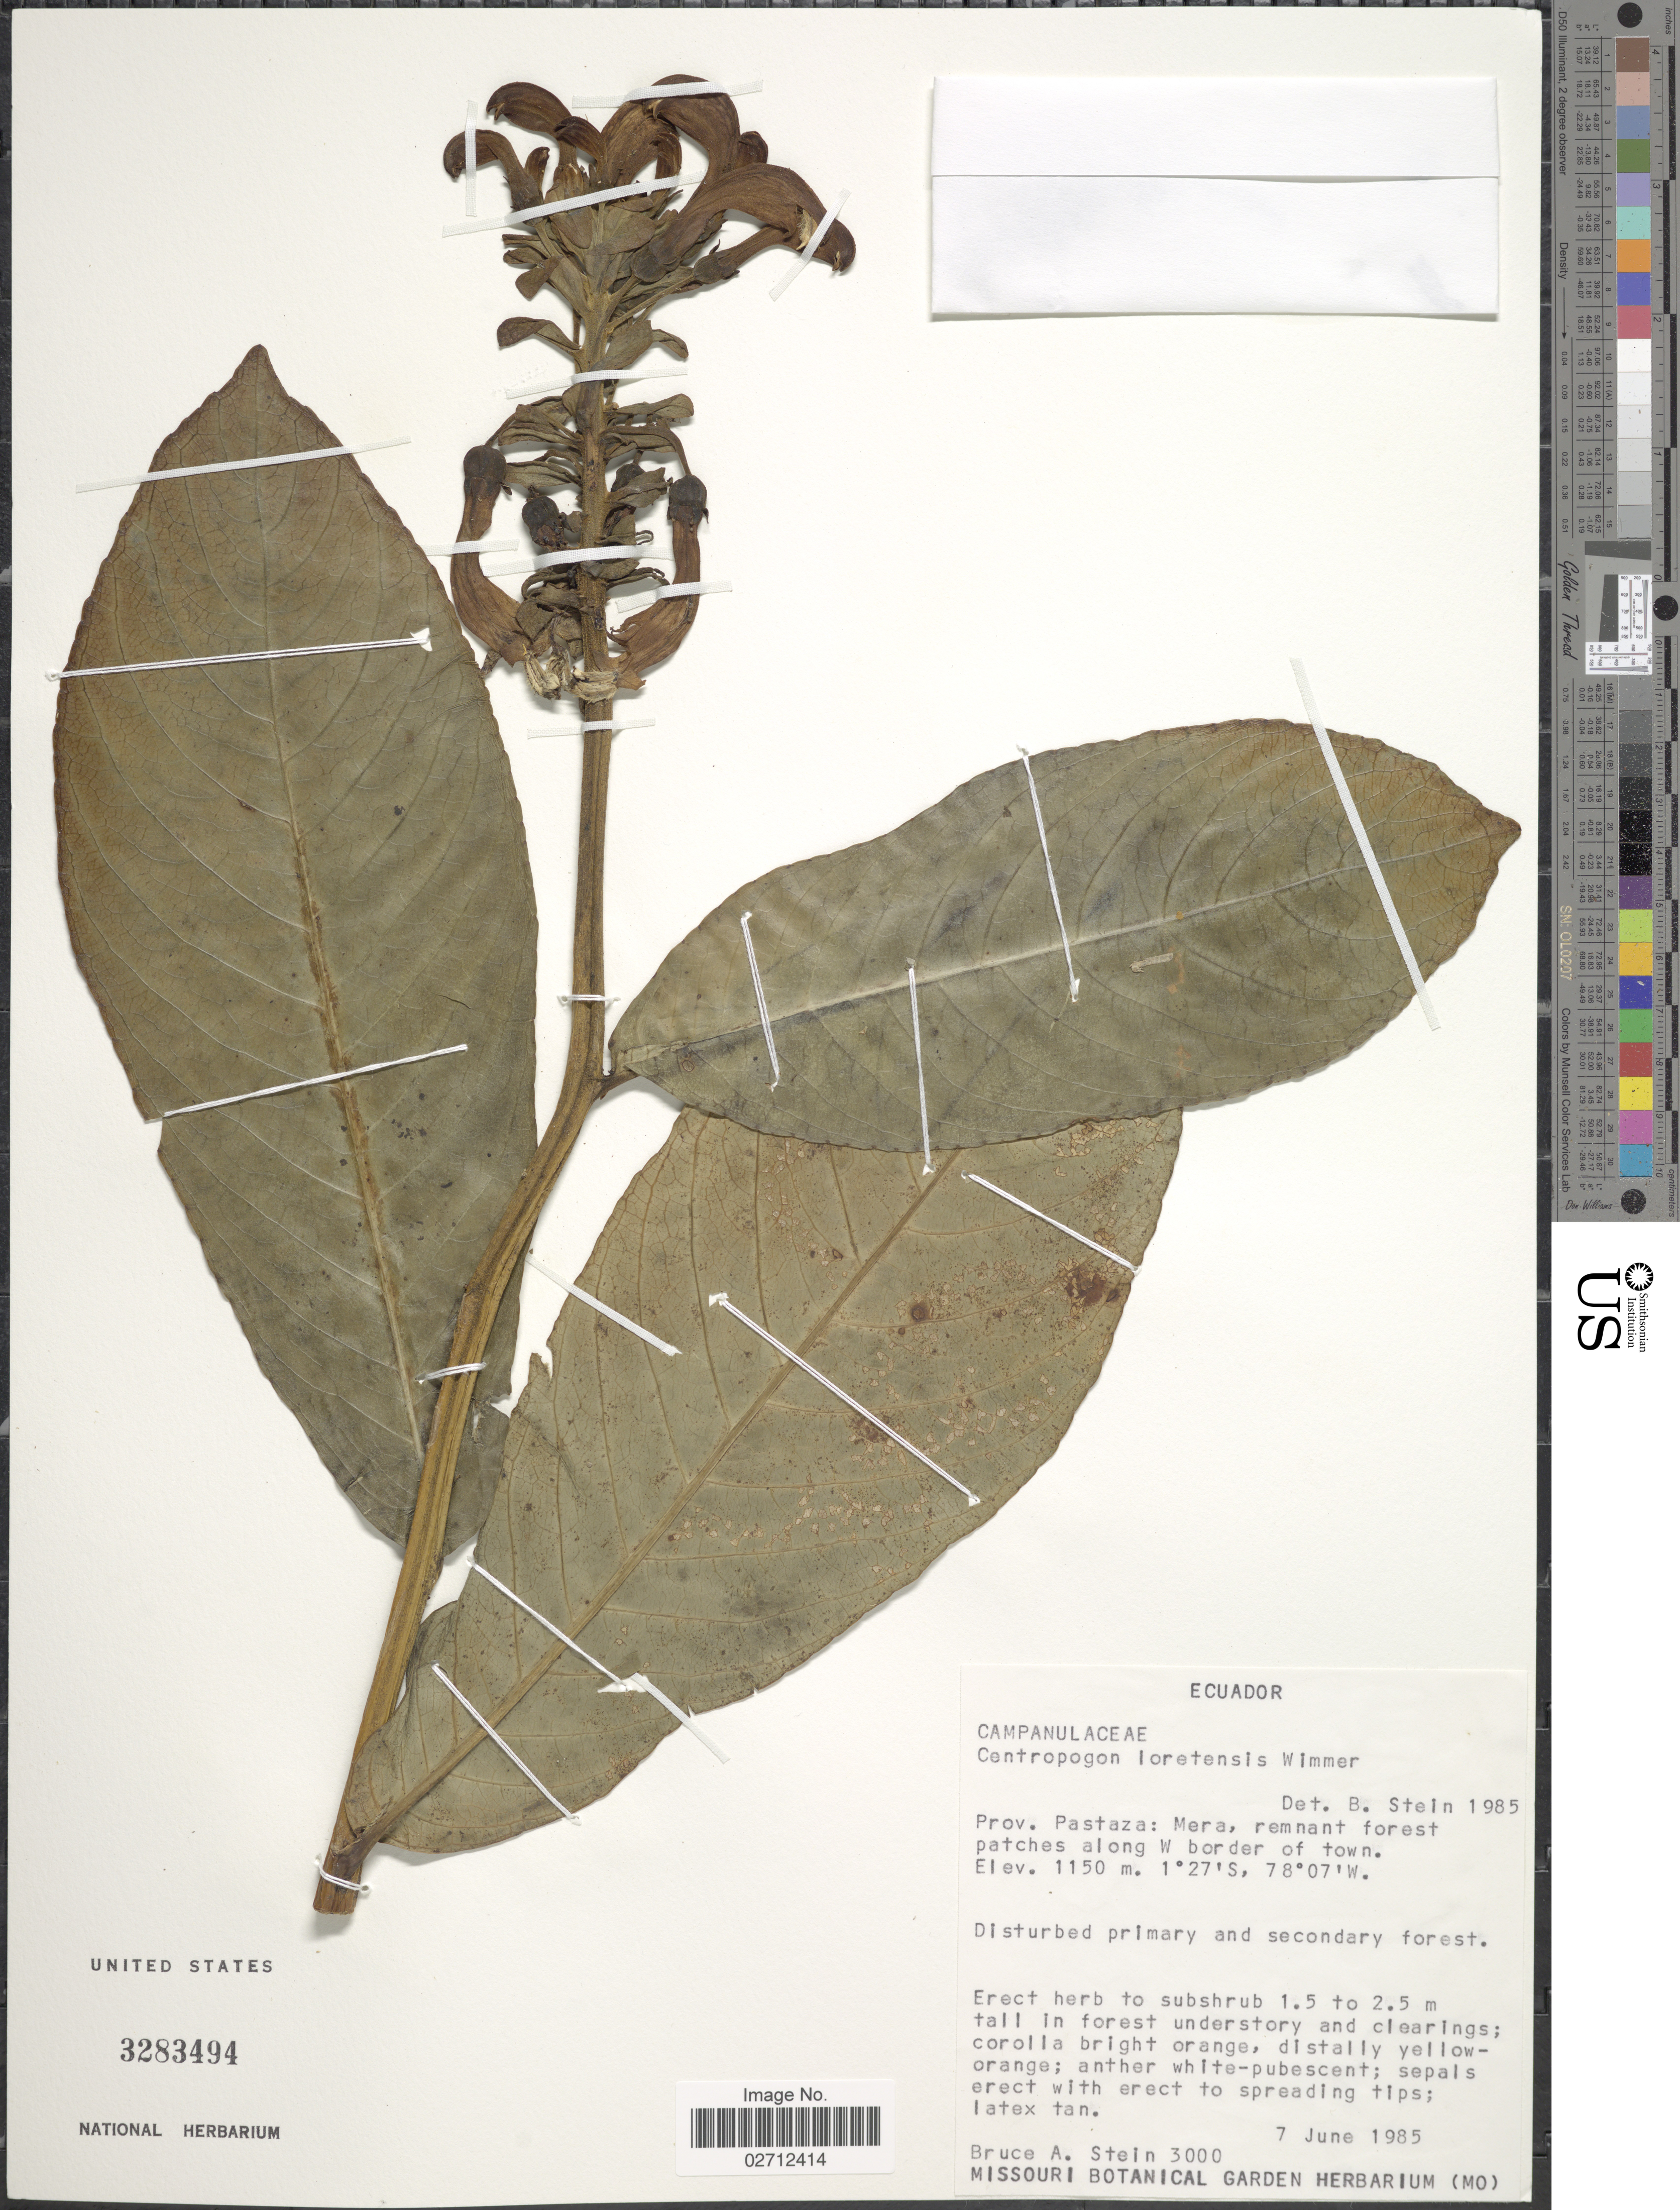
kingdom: Plantae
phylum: Tracheophyta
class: Magnoliopsida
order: Asterales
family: Campanulaceae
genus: Centropogon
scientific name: Centropogon loretensis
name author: E. Wimm.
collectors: B. A. Stein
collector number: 3000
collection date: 1985-06-07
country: Ecuador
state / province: Pastaza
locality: Mera, remnant forest patches along W border of town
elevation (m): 1150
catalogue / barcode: US 3283494